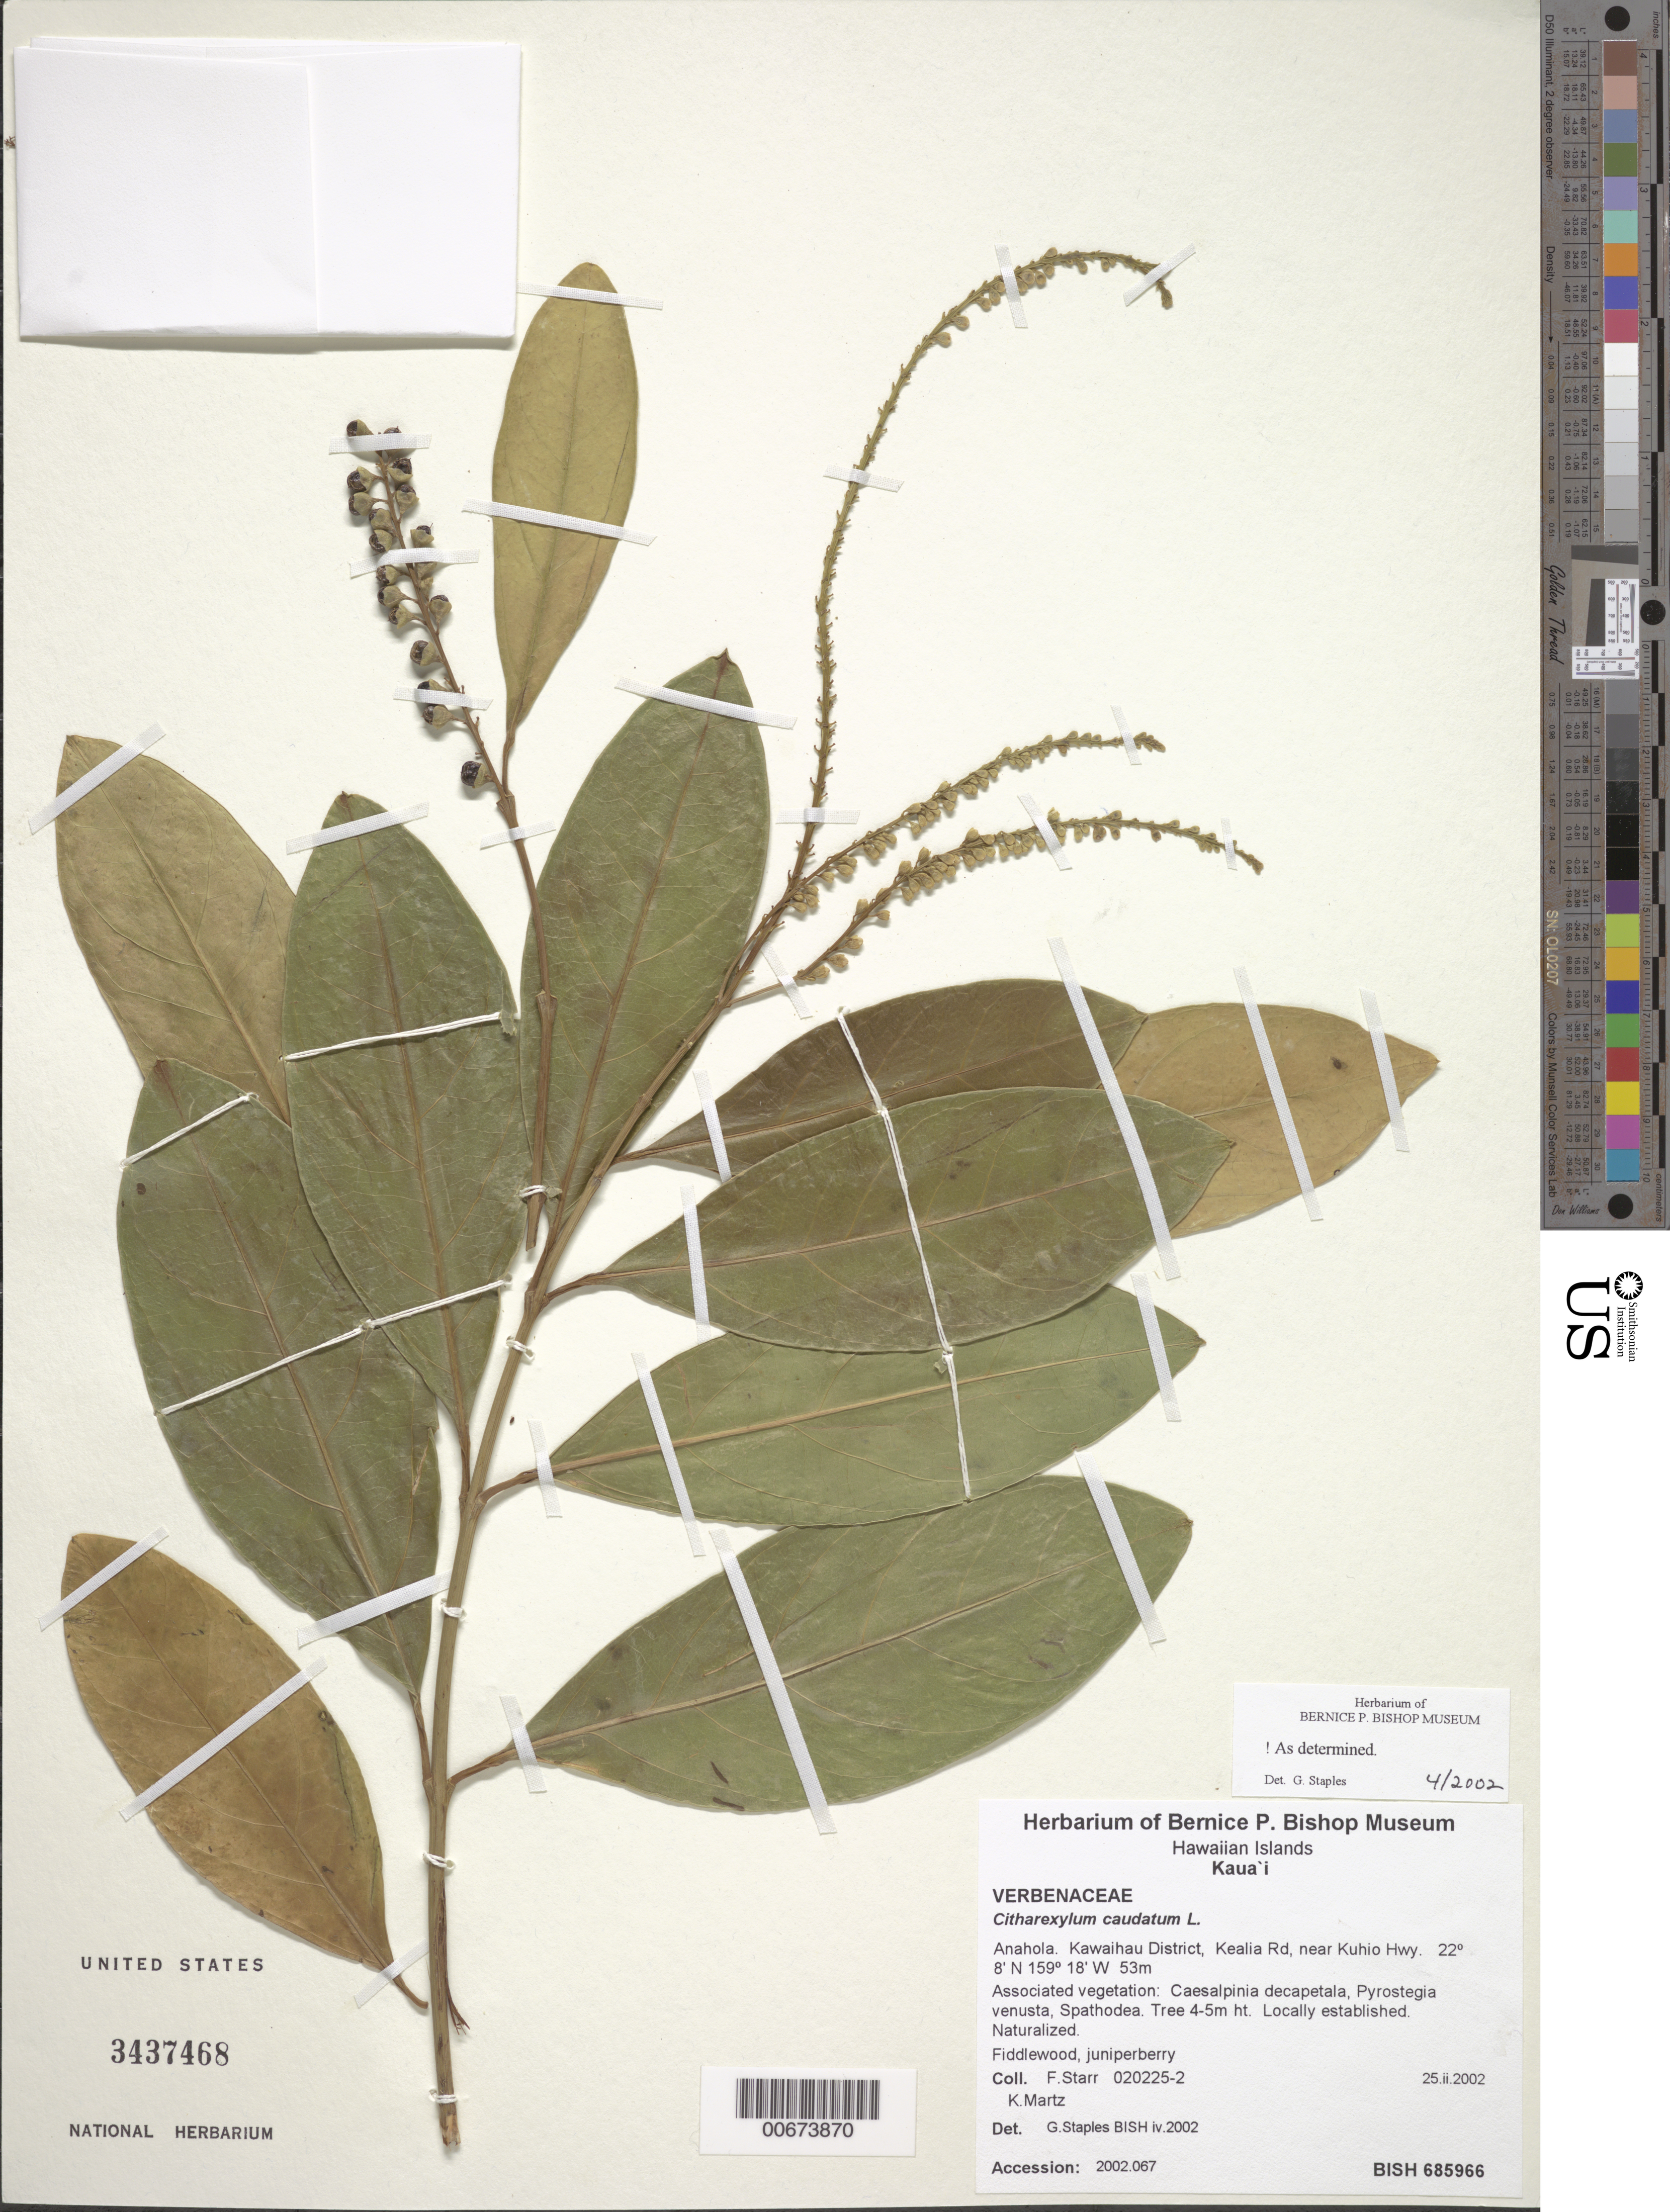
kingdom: Plantae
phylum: Tracheophyta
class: Magnoliopsida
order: Lamiales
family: Verbenaceae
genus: Citharexylum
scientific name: Citharexylum caudatum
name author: L.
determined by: Staples, G. W.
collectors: F. Starr & K. Martz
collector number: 020225-2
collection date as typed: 26 Feb 2002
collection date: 2002-02-26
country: United States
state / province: Hawaii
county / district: Kauai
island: Kaua'i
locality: Kawaihau District, Anahola, Kealia Rd, near Kuhio Hwy.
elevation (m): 53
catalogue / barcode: US 3437468